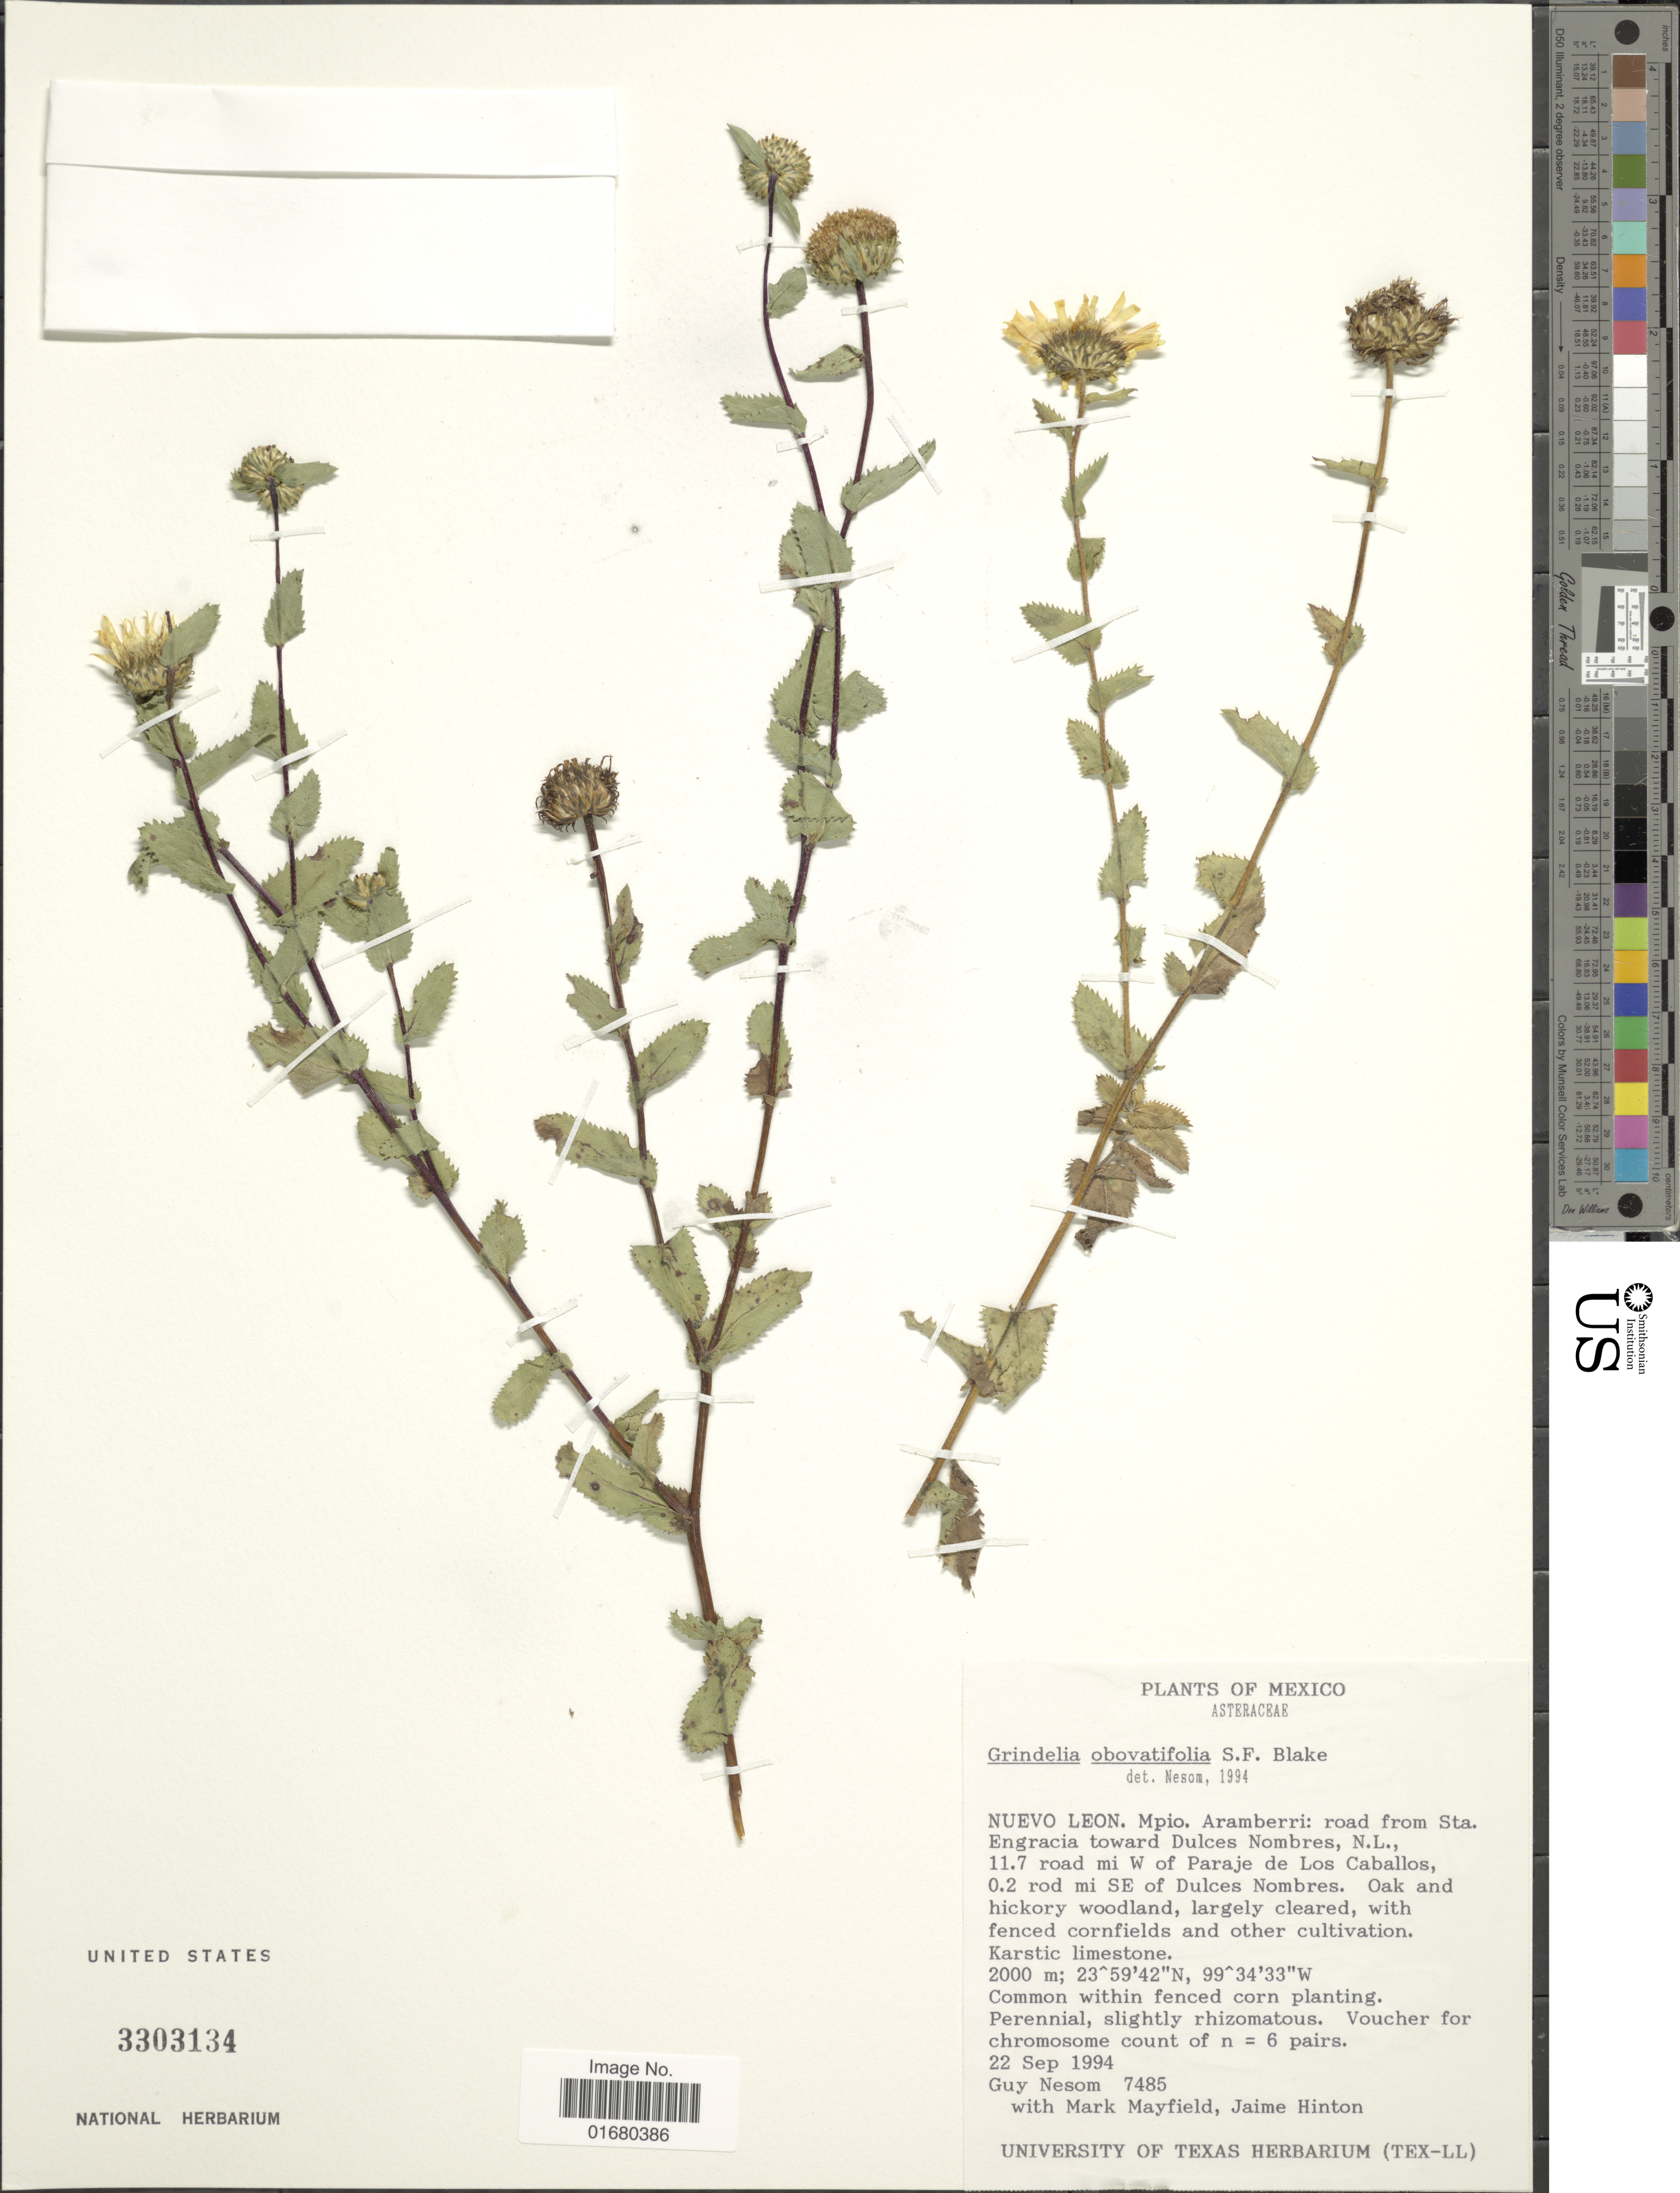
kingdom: Plantae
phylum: Tracheophyta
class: Magnoliopsida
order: Asterales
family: Asteraceae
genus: Grindelia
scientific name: Grindelia obovatifolia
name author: S.F. Blake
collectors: G. Nesom, M. H. Mayfield & J. C. Hinton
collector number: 7485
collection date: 1994-09-22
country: Mexico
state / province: Nuevo León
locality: Mpio Aramberri; road from Sta. Engracia toward Dulces Nombres, N.L., 11.7 road mi W of Paraje de Los Caballos, 0.2 rod mi SE of Dulces Nombres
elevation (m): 2000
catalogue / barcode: US 3303134